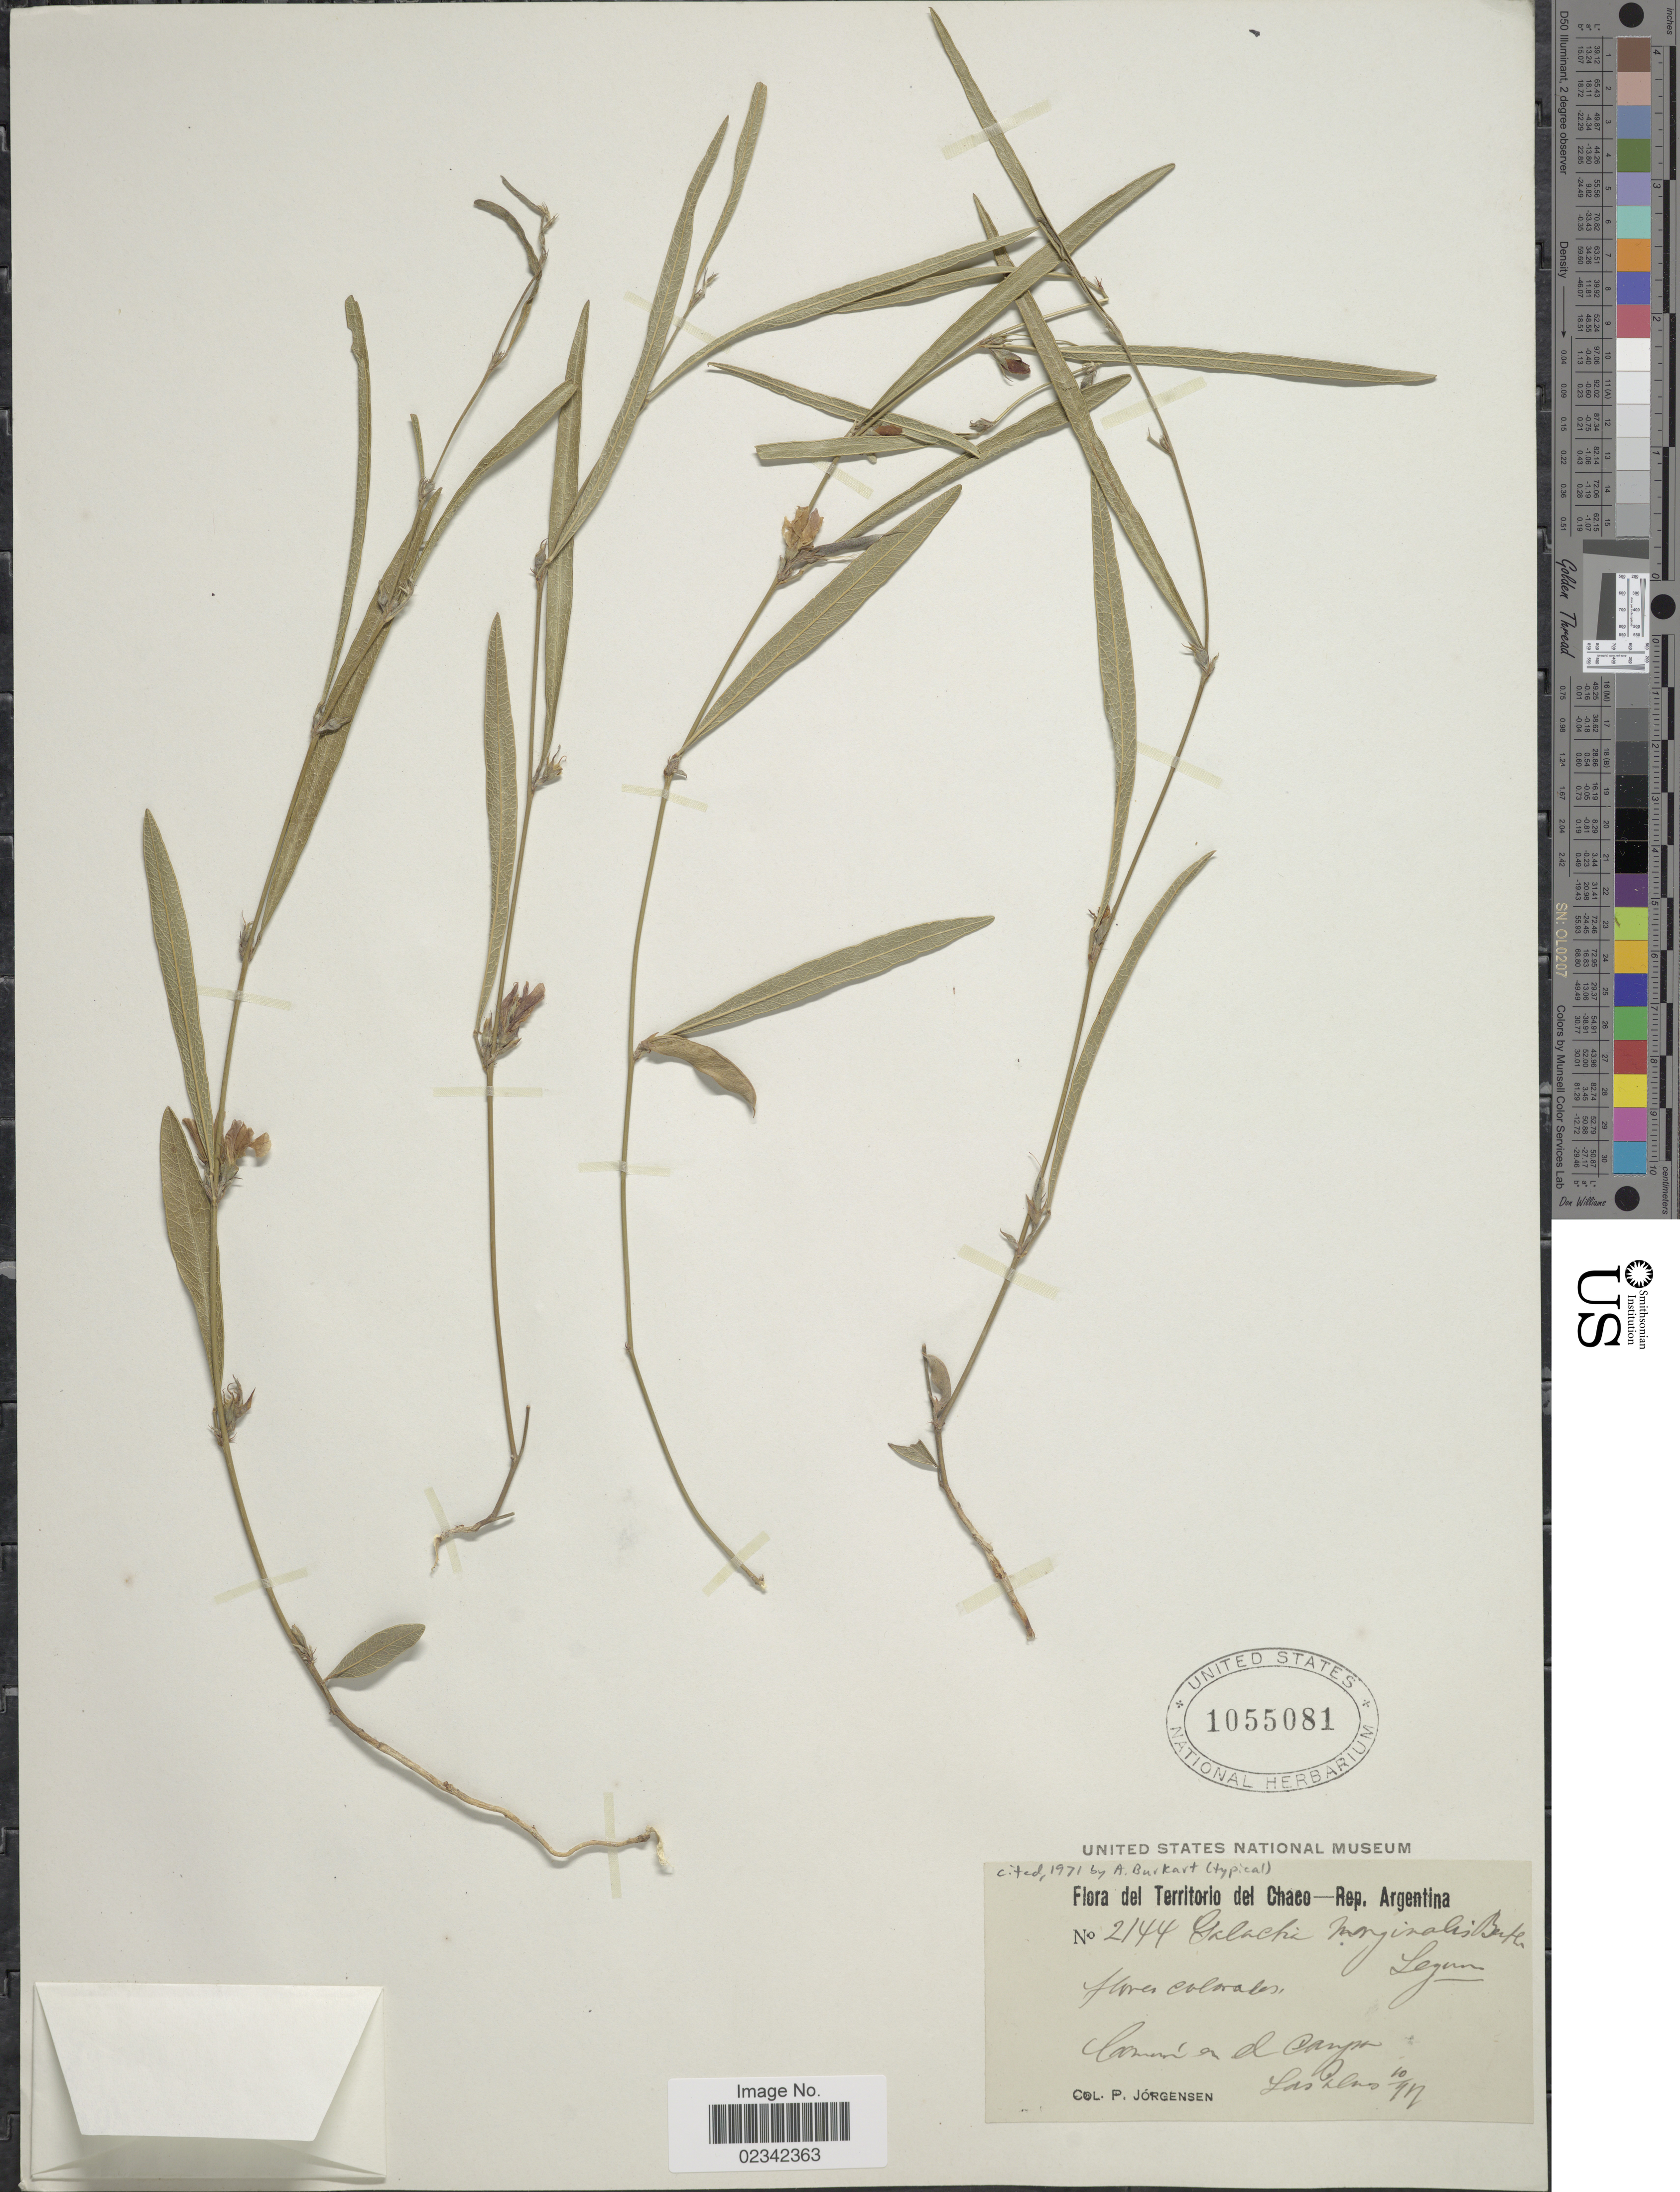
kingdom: Plantae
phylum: Tracheophyta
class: Magnoliopsida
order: Fabales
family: Fabaceae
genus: Nanogalactia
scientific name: Nanogalactia heterophylla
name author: (Gillies ex Hook. & Arn.) L.P. Queiroz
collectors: P. Jörgensen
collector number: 2144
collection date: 1917-10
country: Argentina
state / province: Chaco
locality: En el campa, Las Palmas.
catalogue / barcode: US 1055081